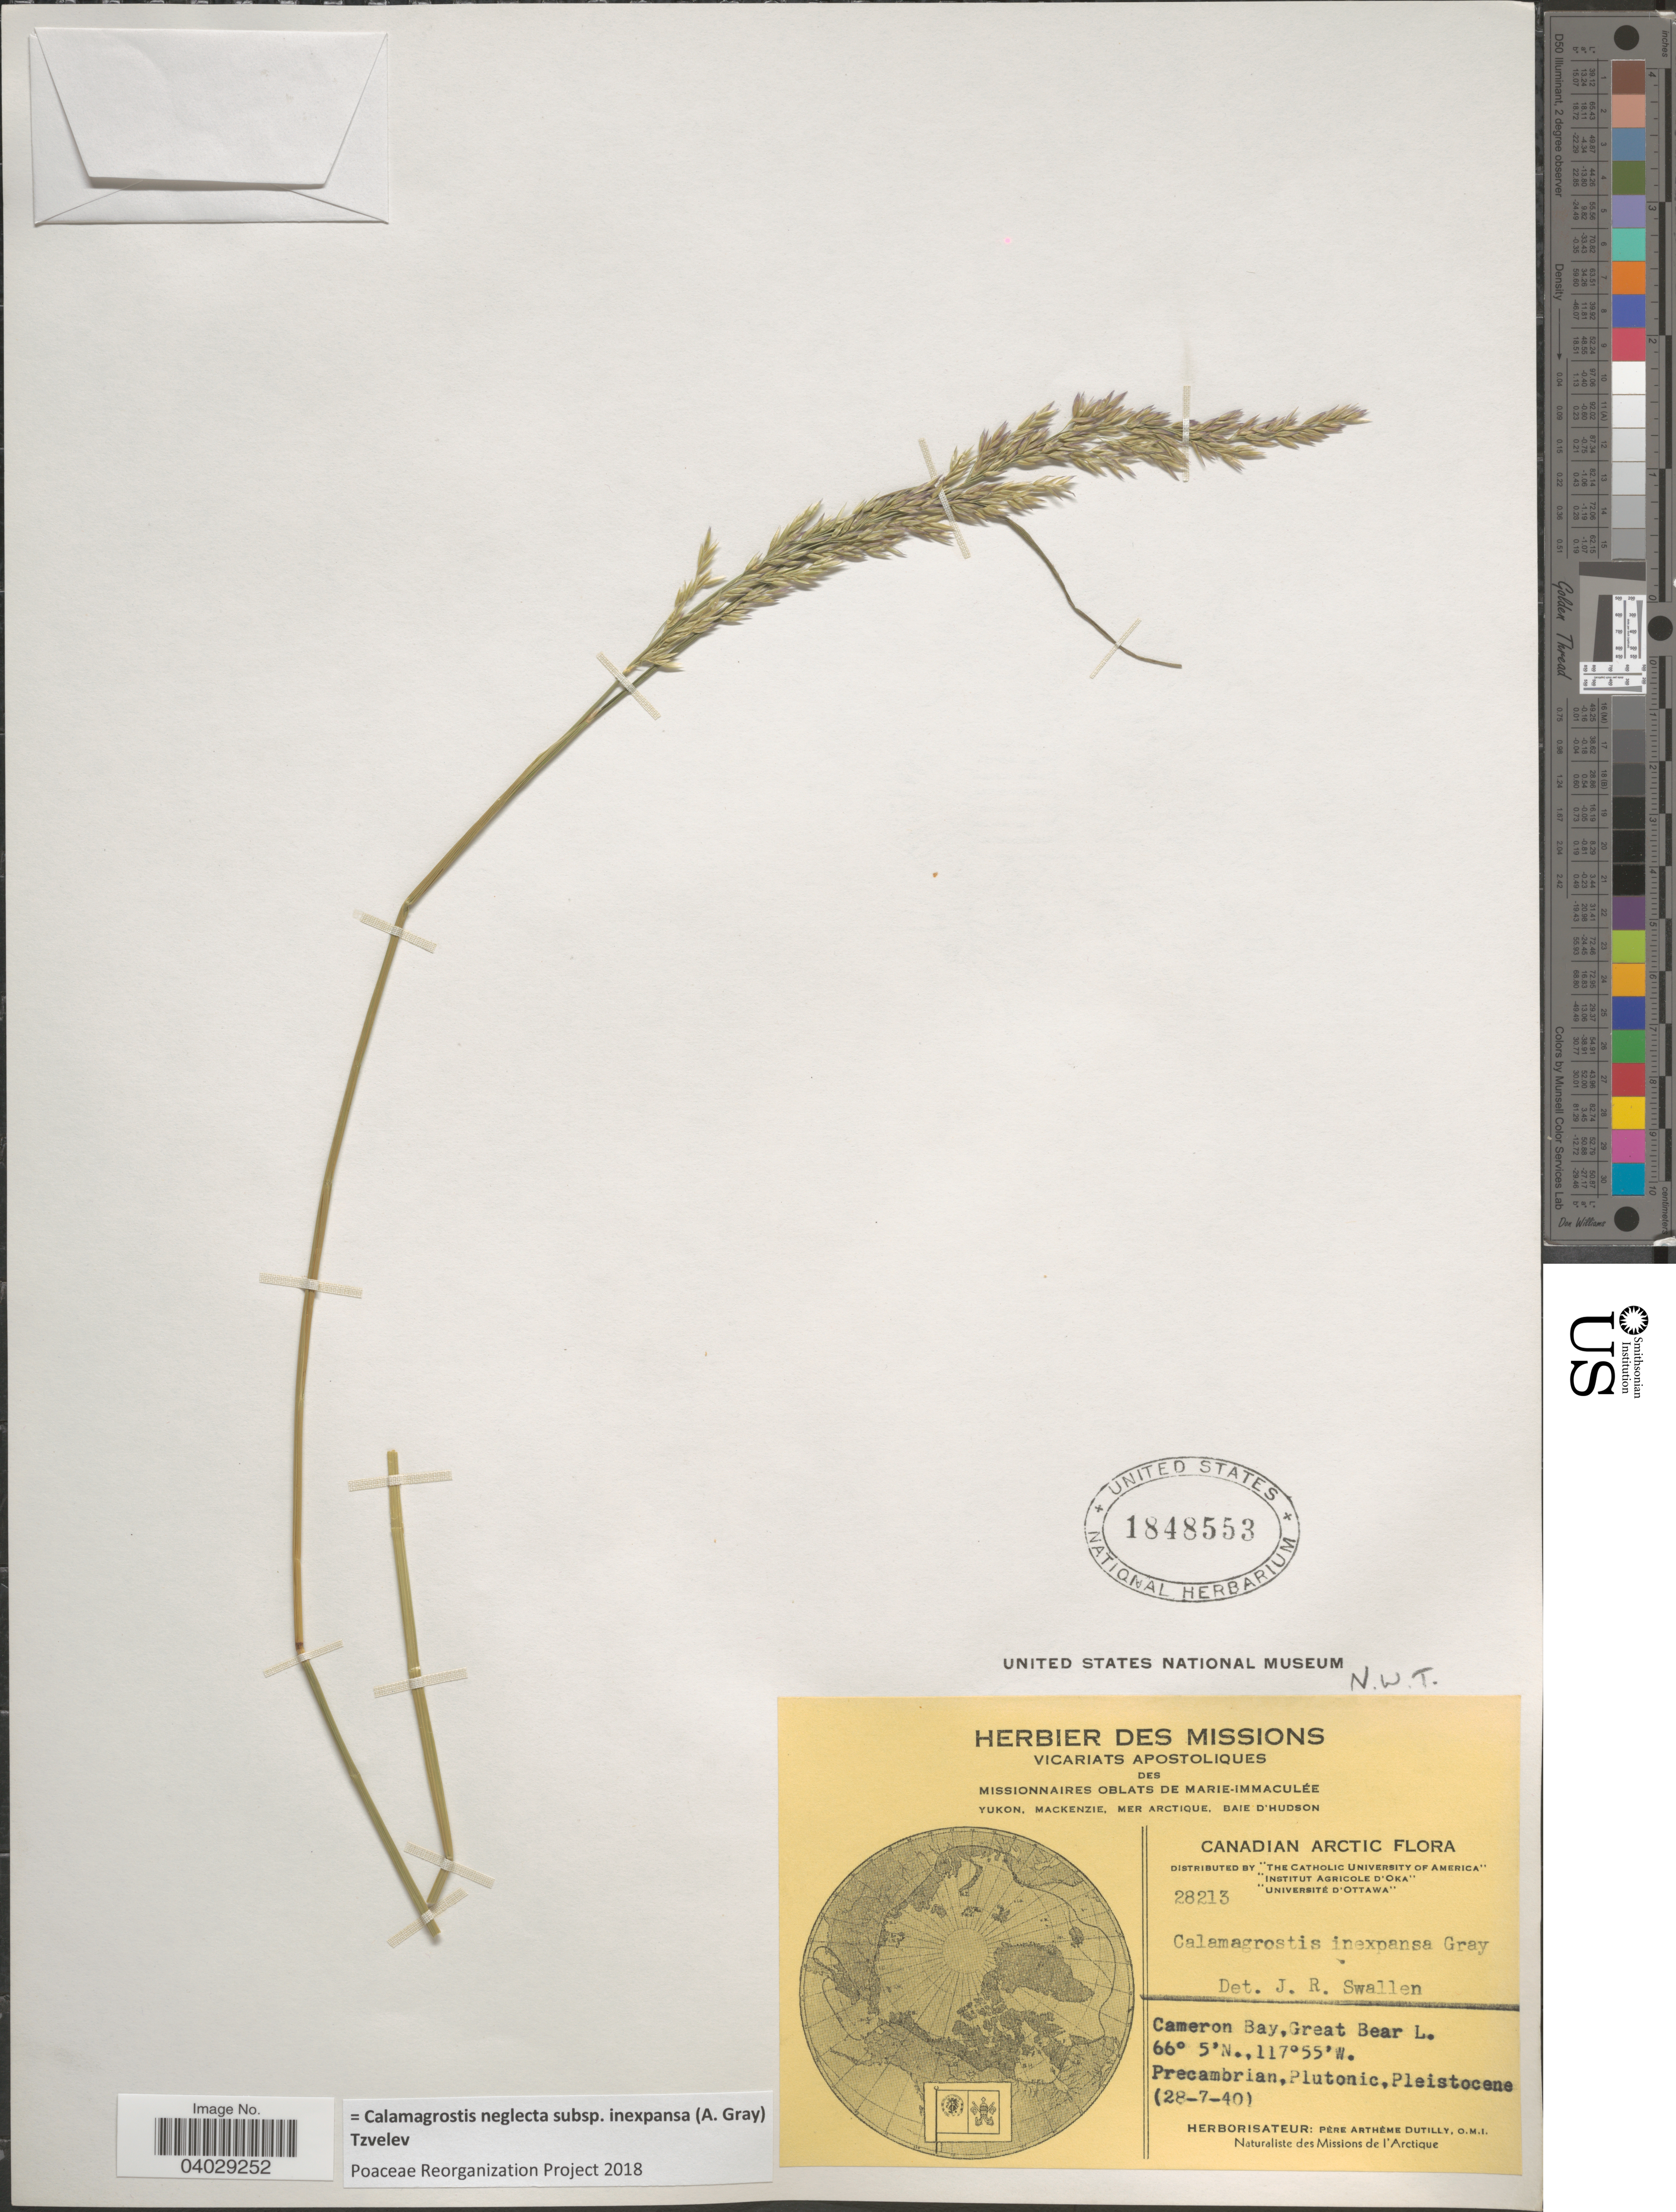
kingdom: Plantae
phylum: Tracheophyta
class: Liliopsida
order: Poales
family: Poaceae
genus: Calamagrostis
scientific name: Calamagrostis neglecta subsp. inexpansa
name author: (A. Gray) Tzvelev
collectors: P. Dutilly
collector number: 28213?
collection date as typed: Transcribed d/m/y: 28/7/40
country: Canada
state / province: Northwest Territories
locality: N.W.T. Canadian Arctic. Cameron Bay, Great Bear L.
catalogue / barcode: US 1848553